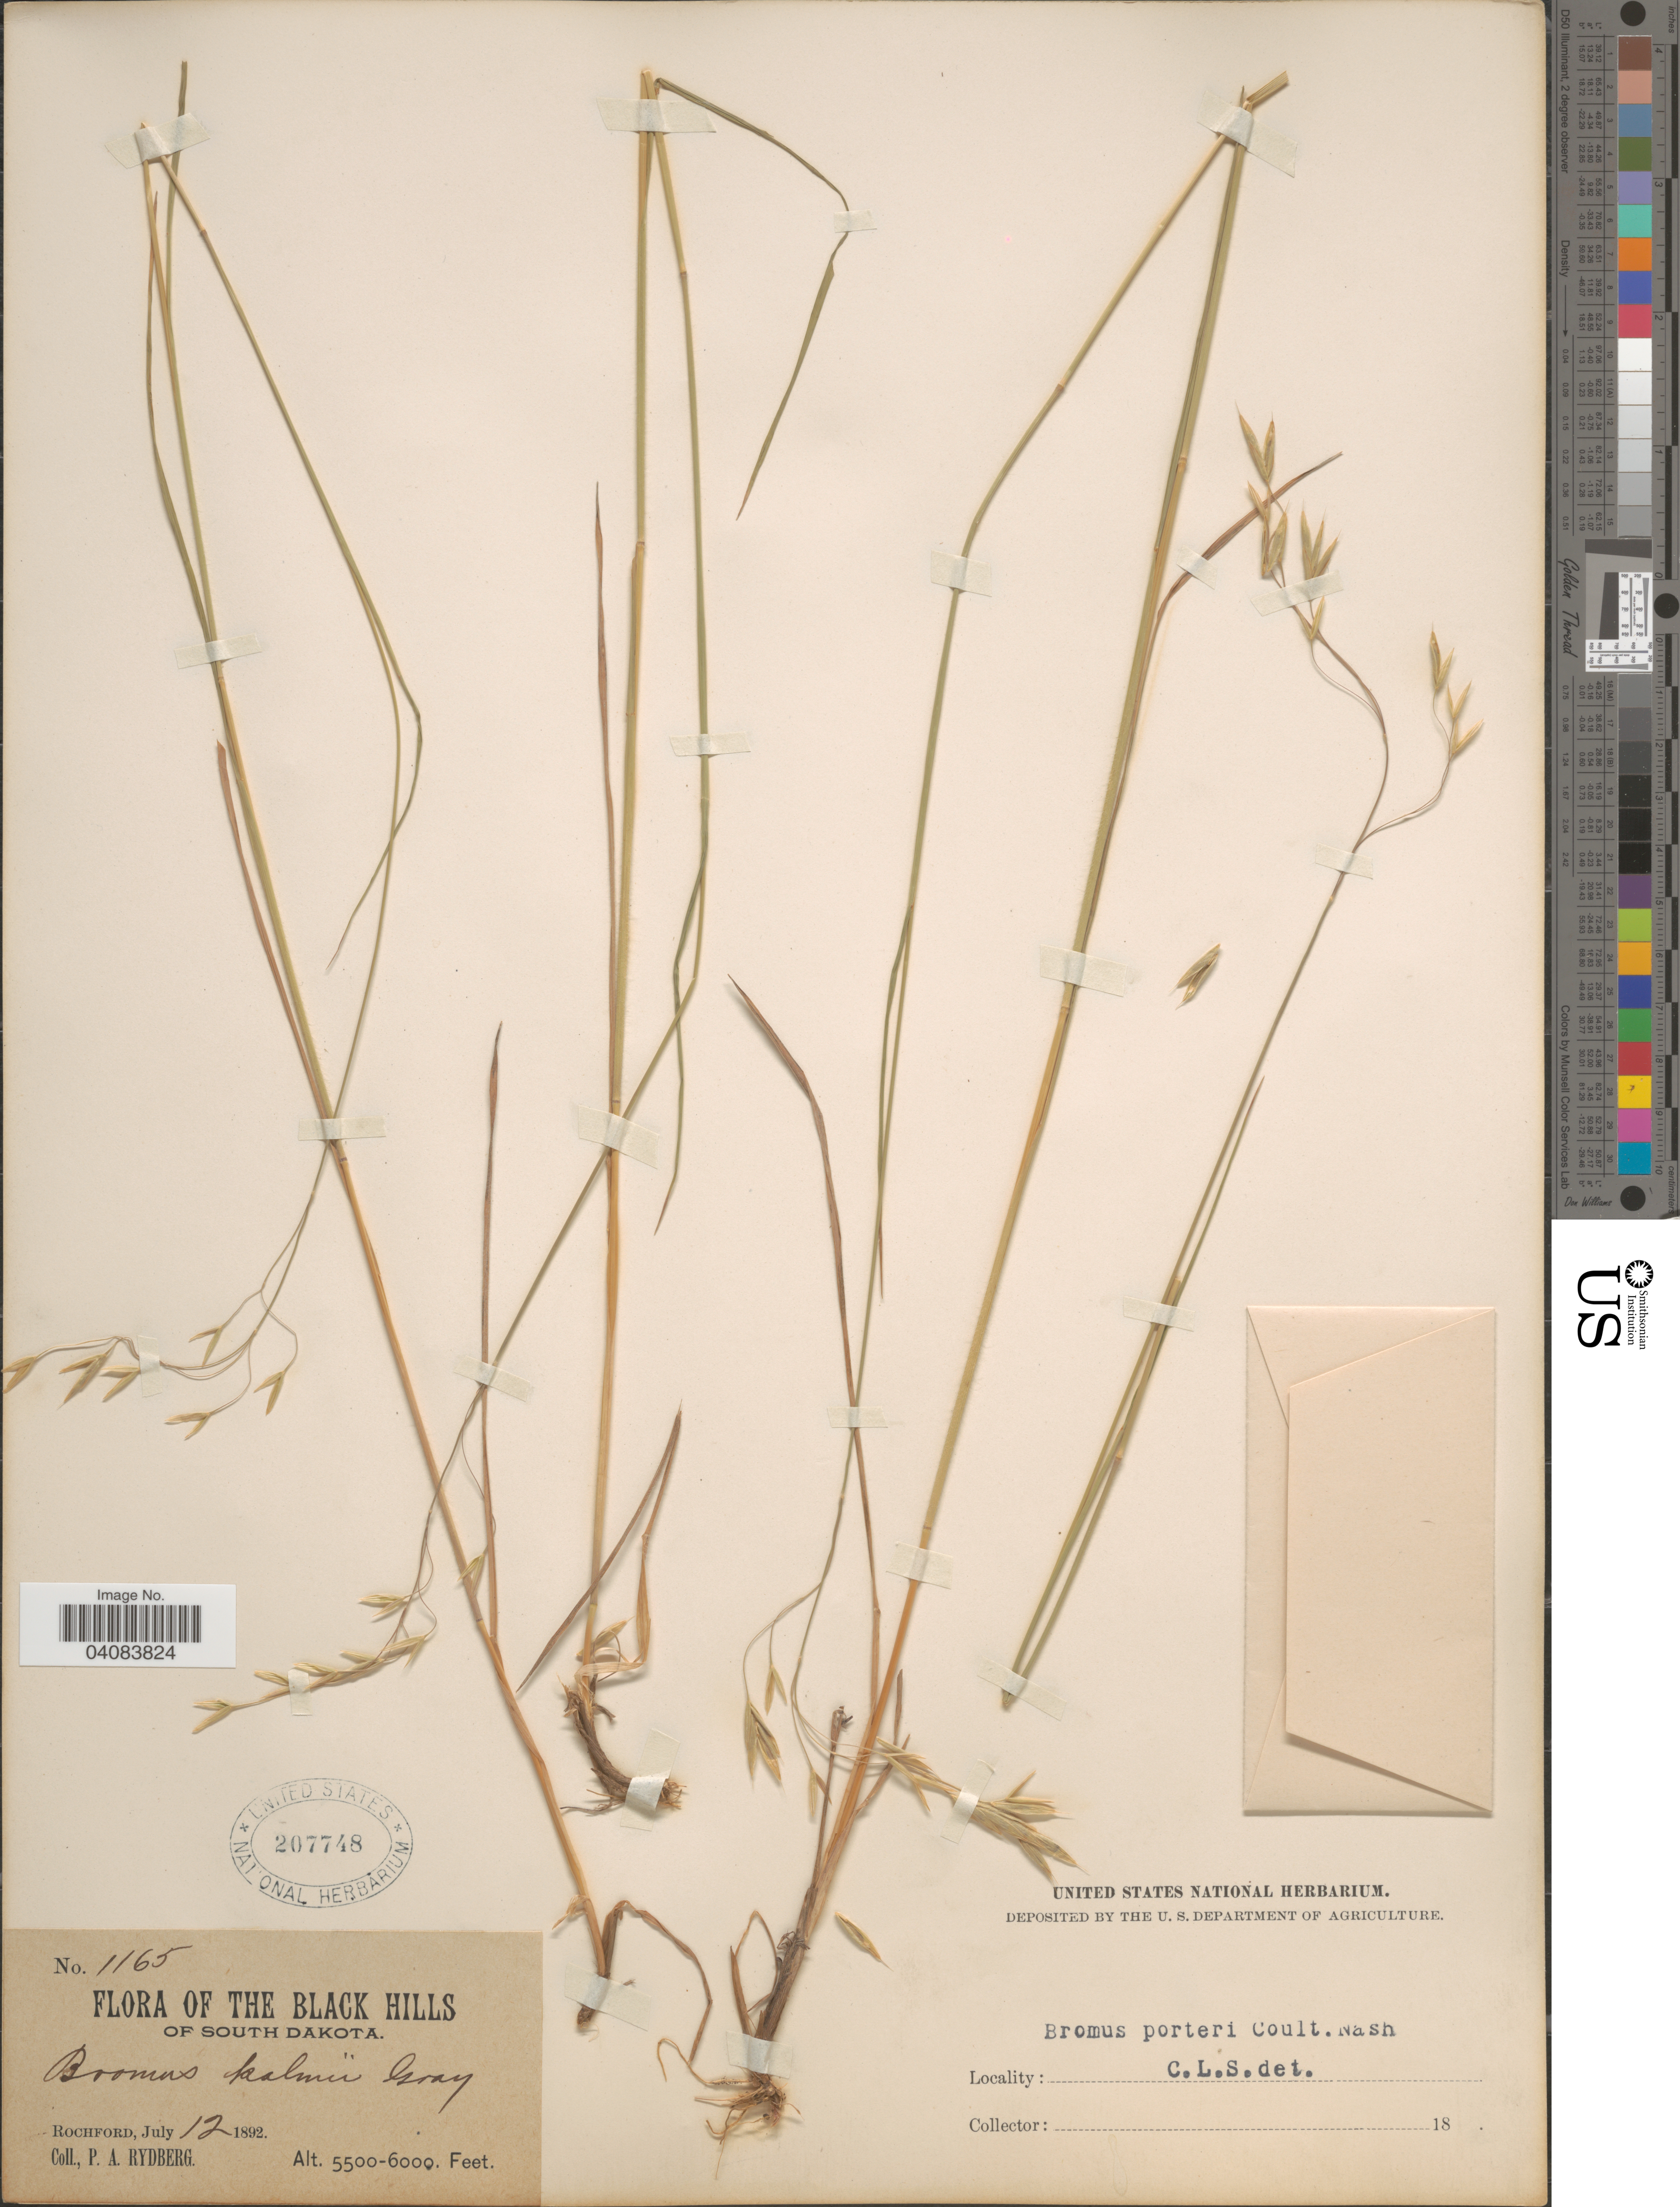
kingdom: Plantae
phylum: Tracheophyta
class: Liliopsida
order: Poales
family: Poaceae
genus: Bromus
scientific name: Bromus porteri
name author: (J.M. Coult.) Nash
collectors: P. A. Rydberg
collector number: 1165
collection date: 1892-07-12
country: United States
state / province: South Dakota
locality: Black Hills of South Dakota. Rochford.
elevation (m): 1676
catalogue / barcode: US 207748